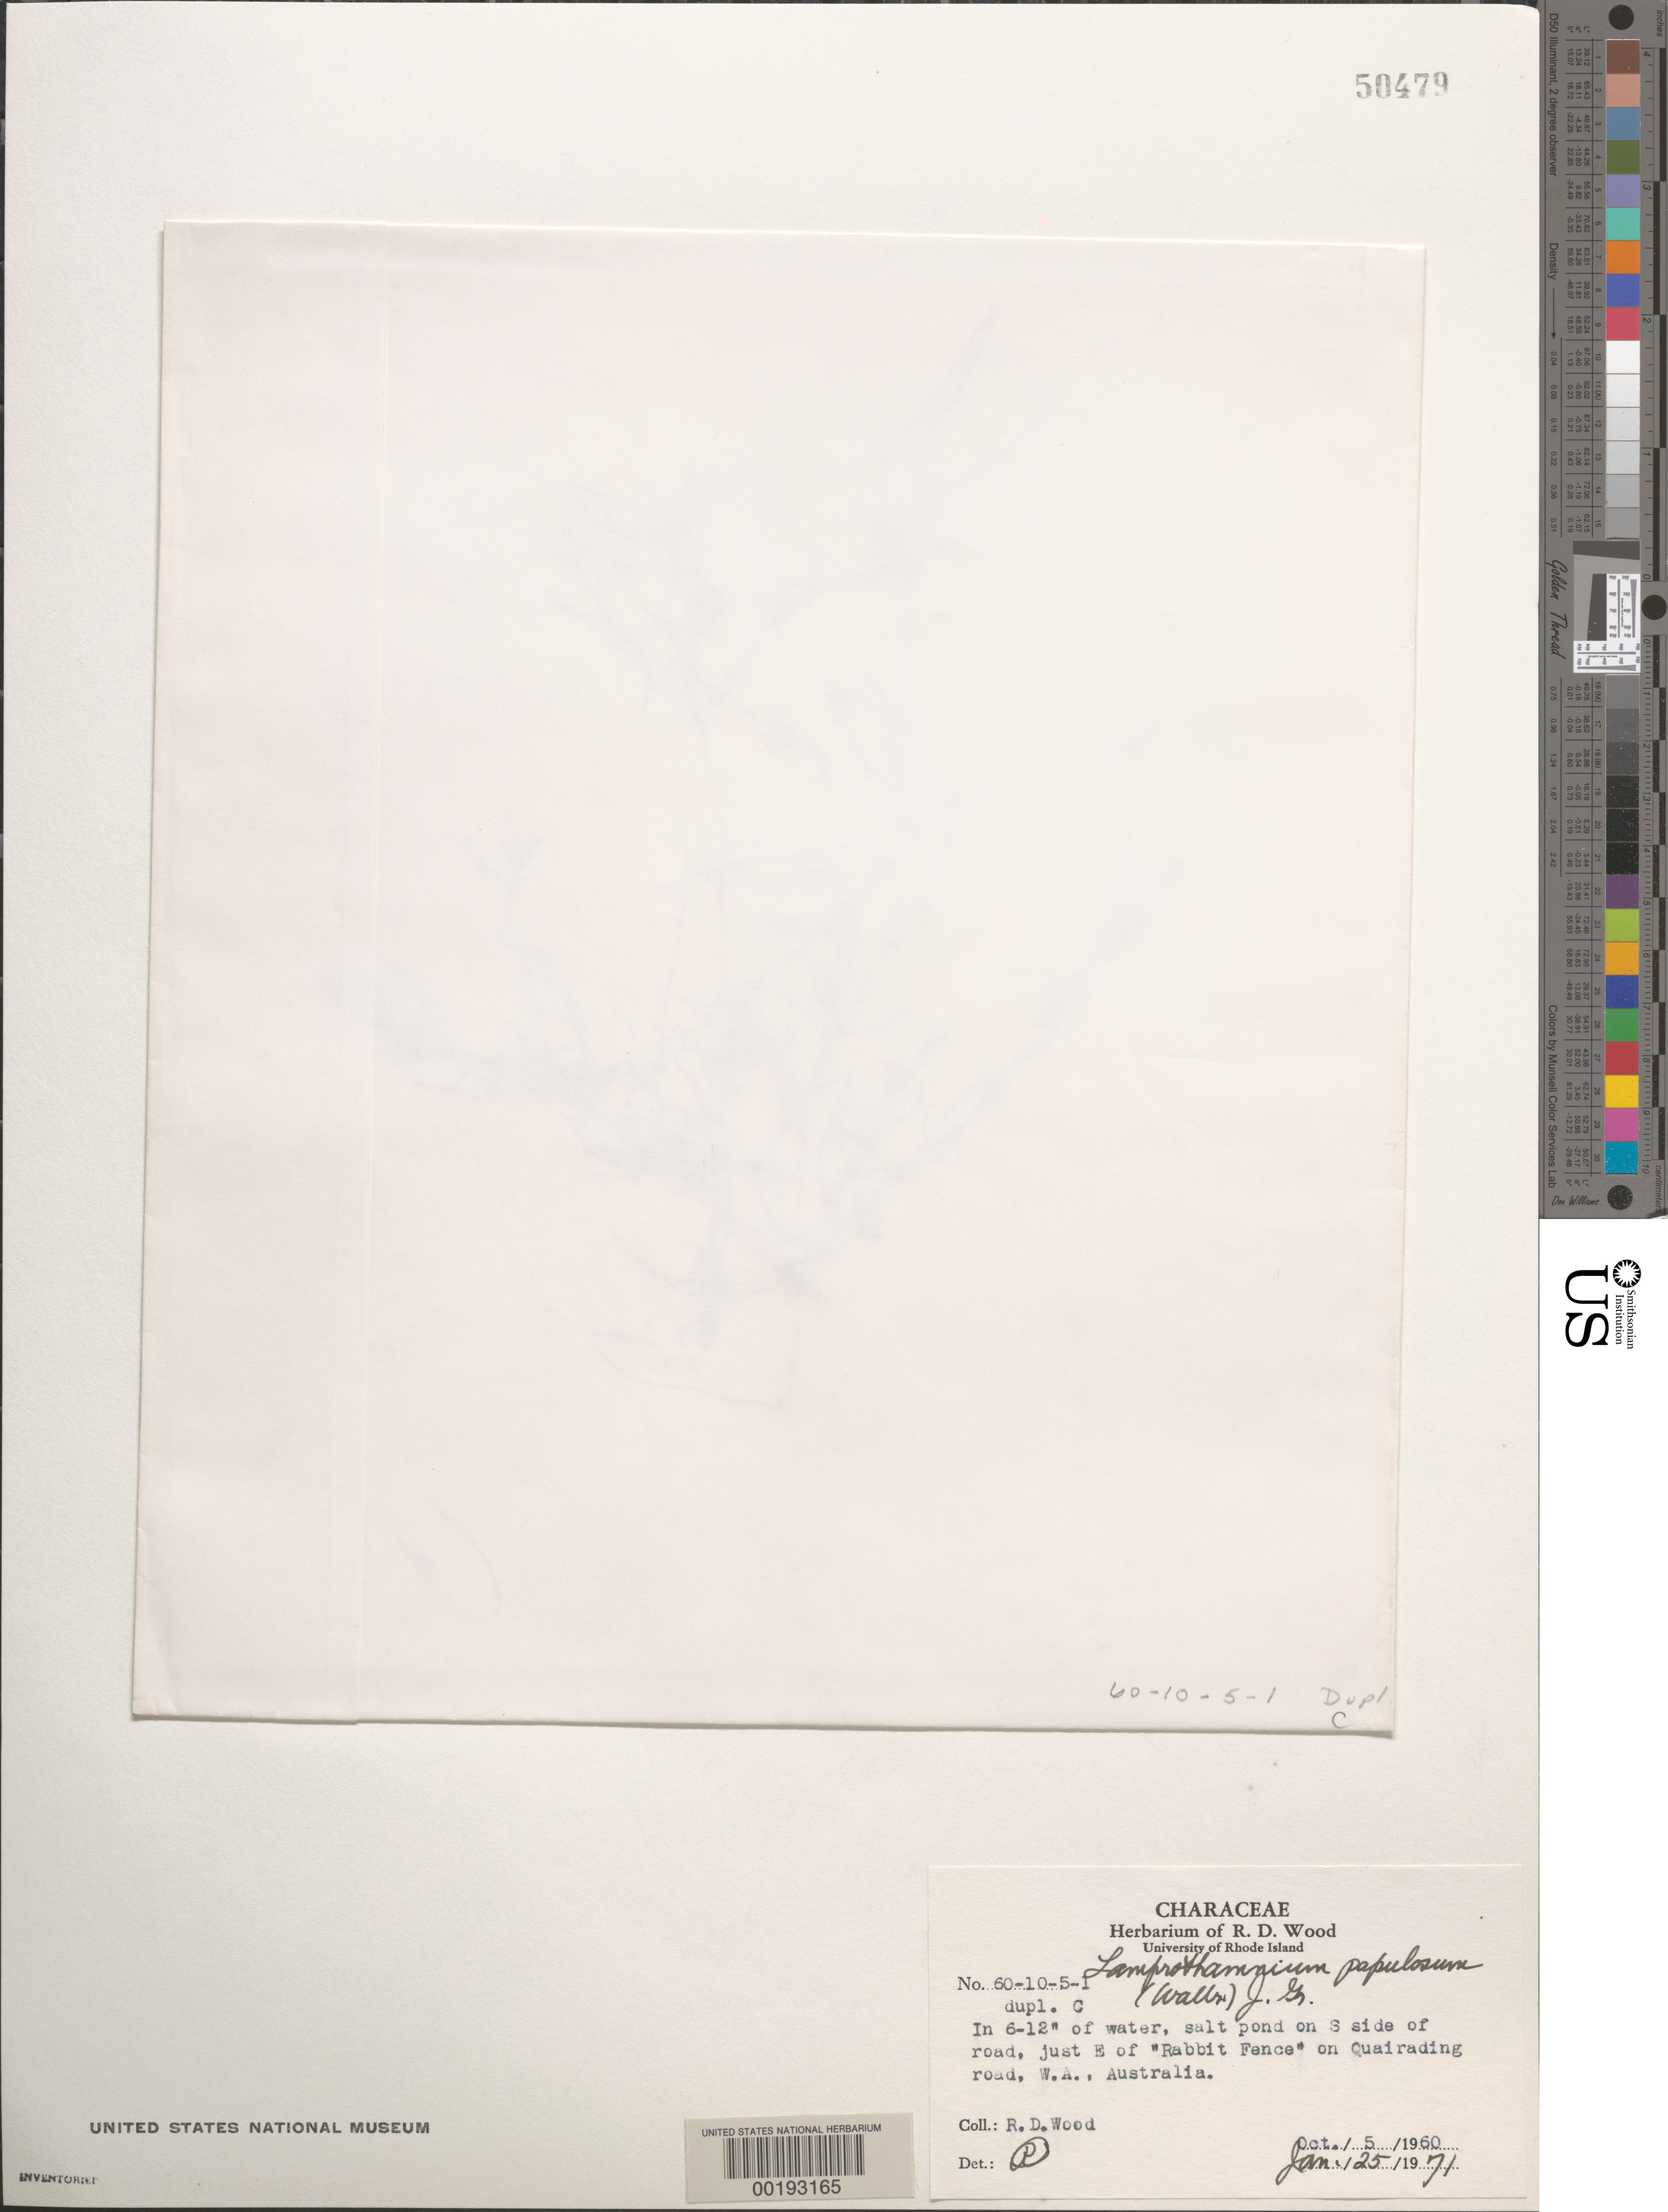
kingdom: Plantae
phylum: Charophyta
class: Charophyceae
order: Charales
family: Characeae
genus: Lamprothamnium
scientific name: Lamprothamnium papulosum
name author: (Wallr.) J. Groves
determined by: Wood, R. D.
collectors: R. Wood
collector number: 60-10-5-1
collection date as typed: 05 Oct 1960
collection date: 1960-10-05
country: Australia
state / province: Western Australia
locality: Quairading road, just east of rabbit fence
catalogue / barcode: US 50479